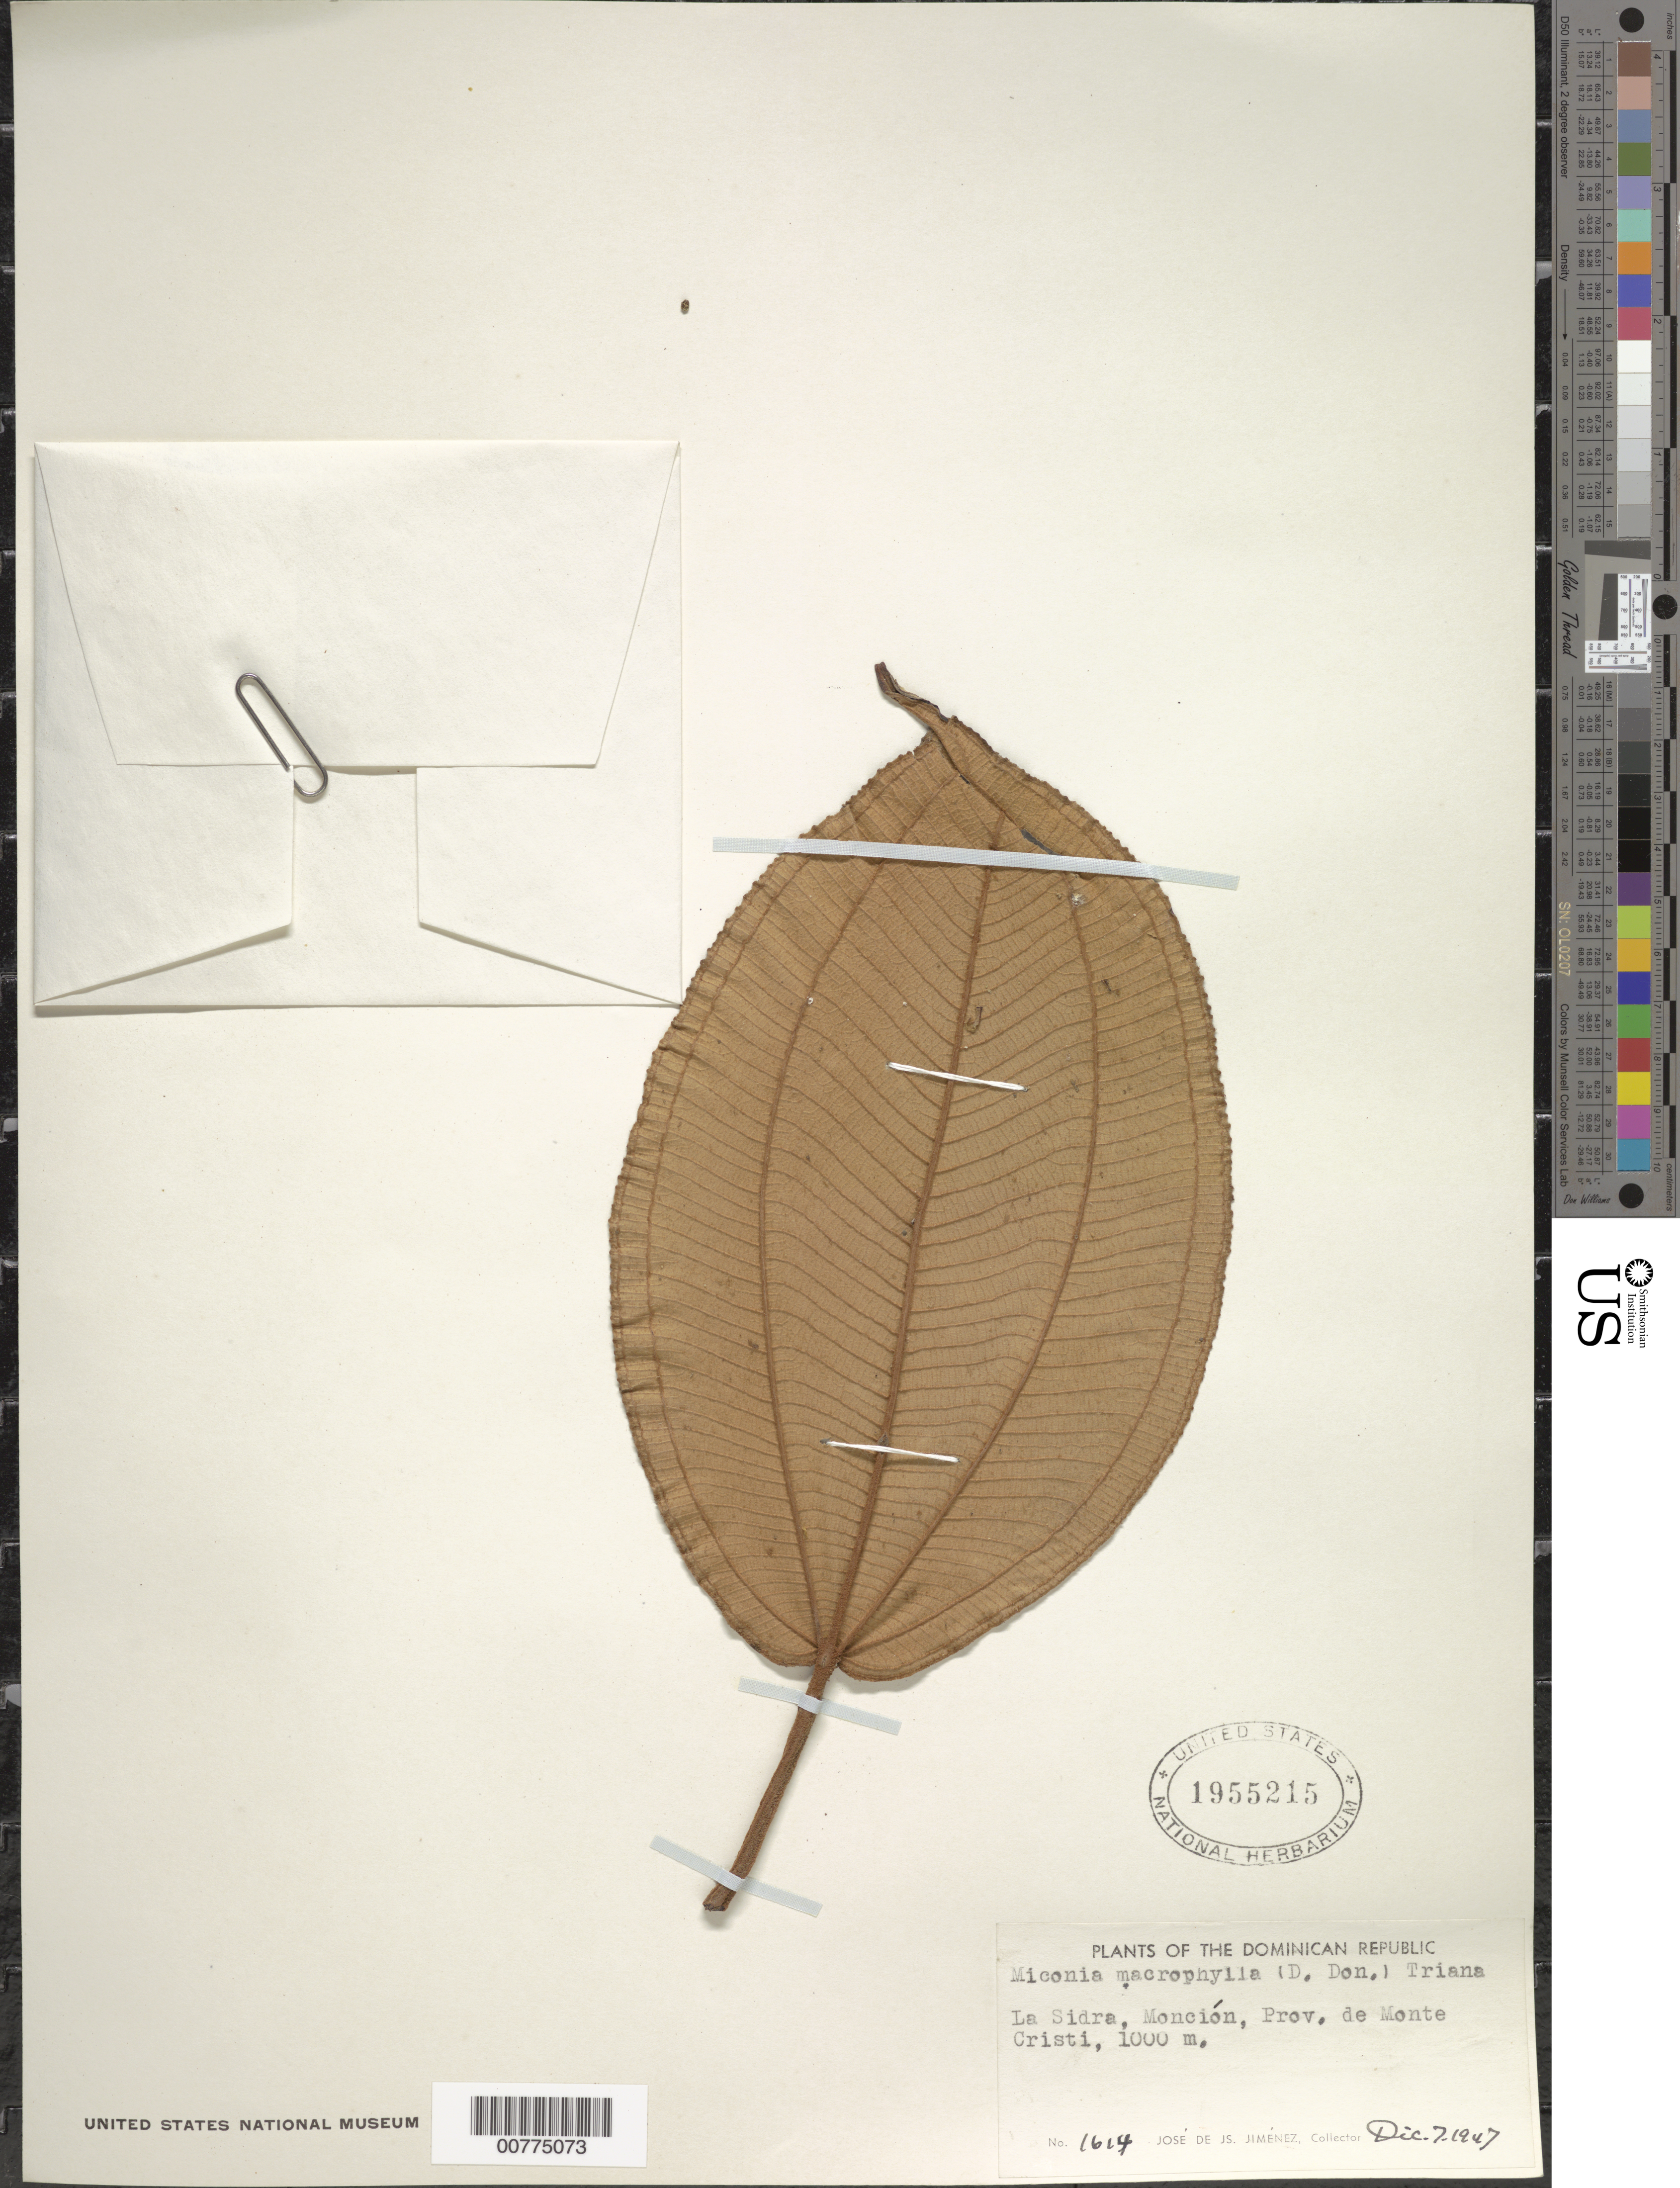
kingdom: Plantae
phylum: Tracheophyta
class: Magnoliopsida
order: Myrtales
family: Melastomataceae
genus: Miconia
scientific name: Miconia serrulata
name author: (DC.) Naudin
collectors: J. J. Jiménez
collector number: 1614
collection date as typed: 07 Dec 1947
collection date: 1947-12-07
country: Dominican Republic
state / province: Monte Cristi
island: Hispaniola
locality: Monción, La Sidra.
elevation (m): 1000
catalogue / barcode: US 1955215